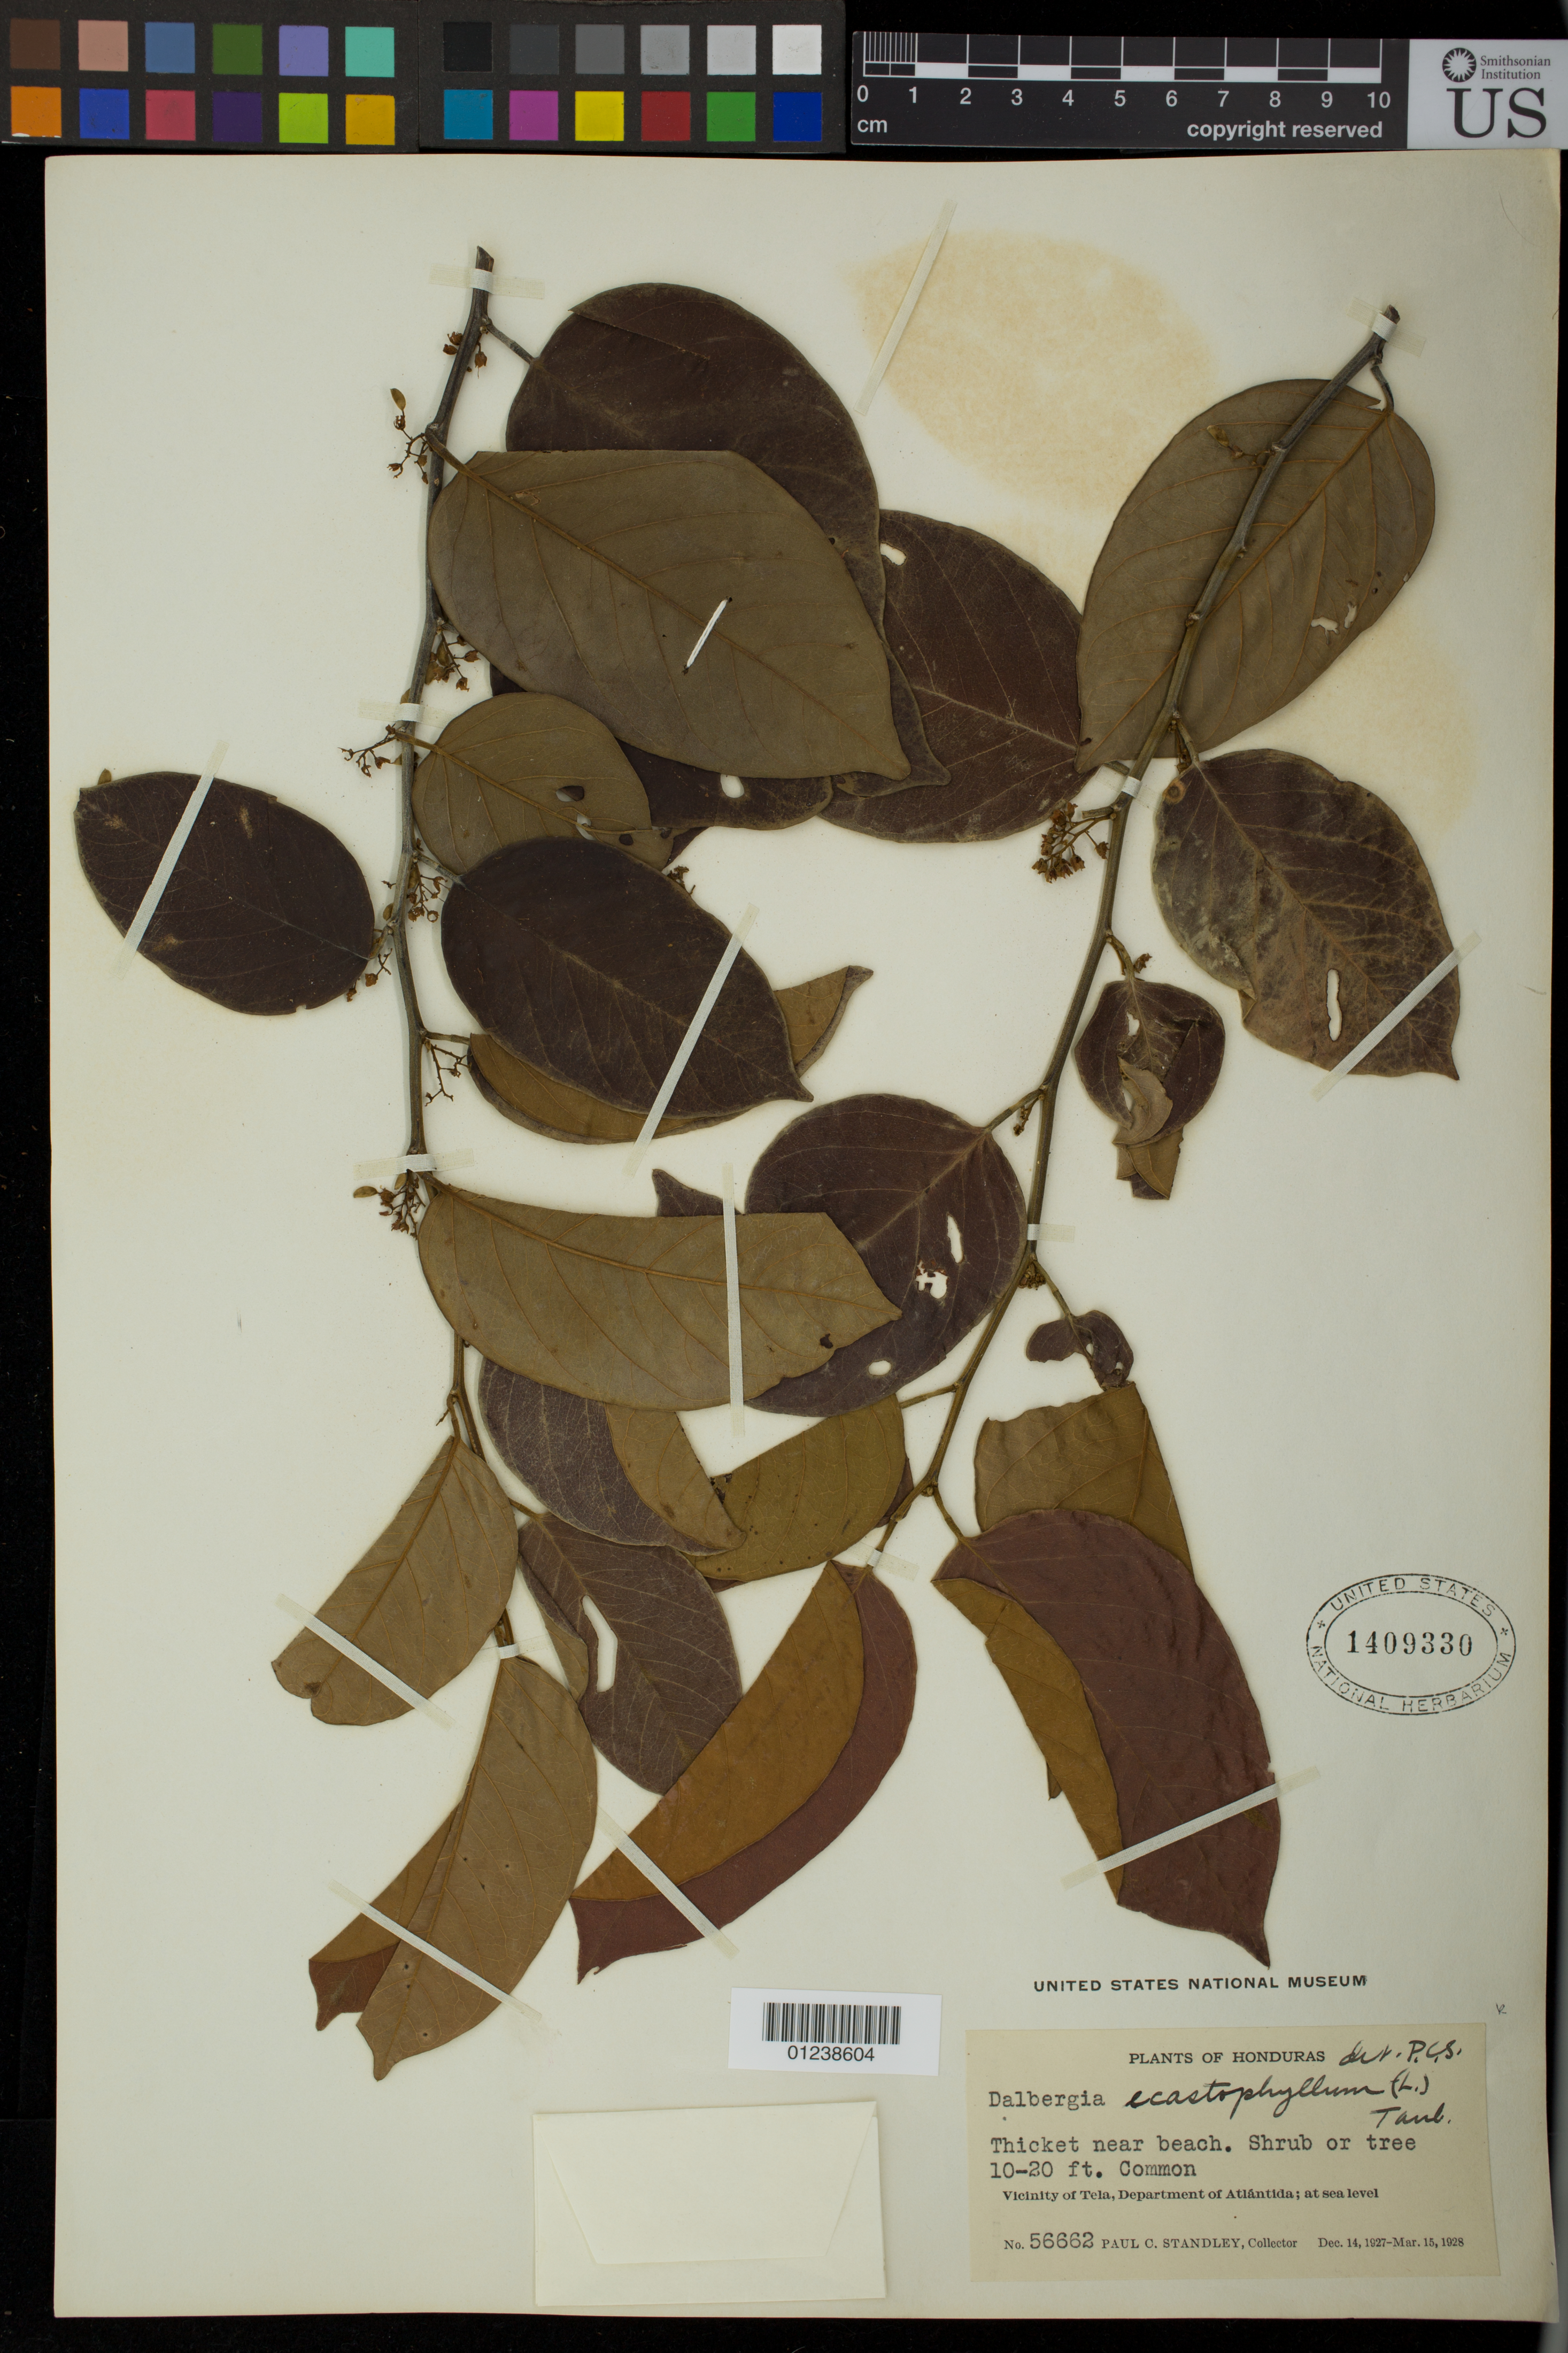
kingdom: Plantae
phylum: Tracheophyta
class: Magnoliopsida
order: Fabales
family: Fabaceae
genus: Dalbergia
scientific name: Dalbergia ecastaphyllum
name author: (L.) Taub.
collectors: P. C. Standley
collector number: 56662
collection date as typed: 14 Dec 1927-15 Mar 1928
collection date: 1927-12-14/1928-03-15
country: Honduras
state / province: Atlántida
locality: Vicinity of Tela.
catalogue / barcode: US 1409330